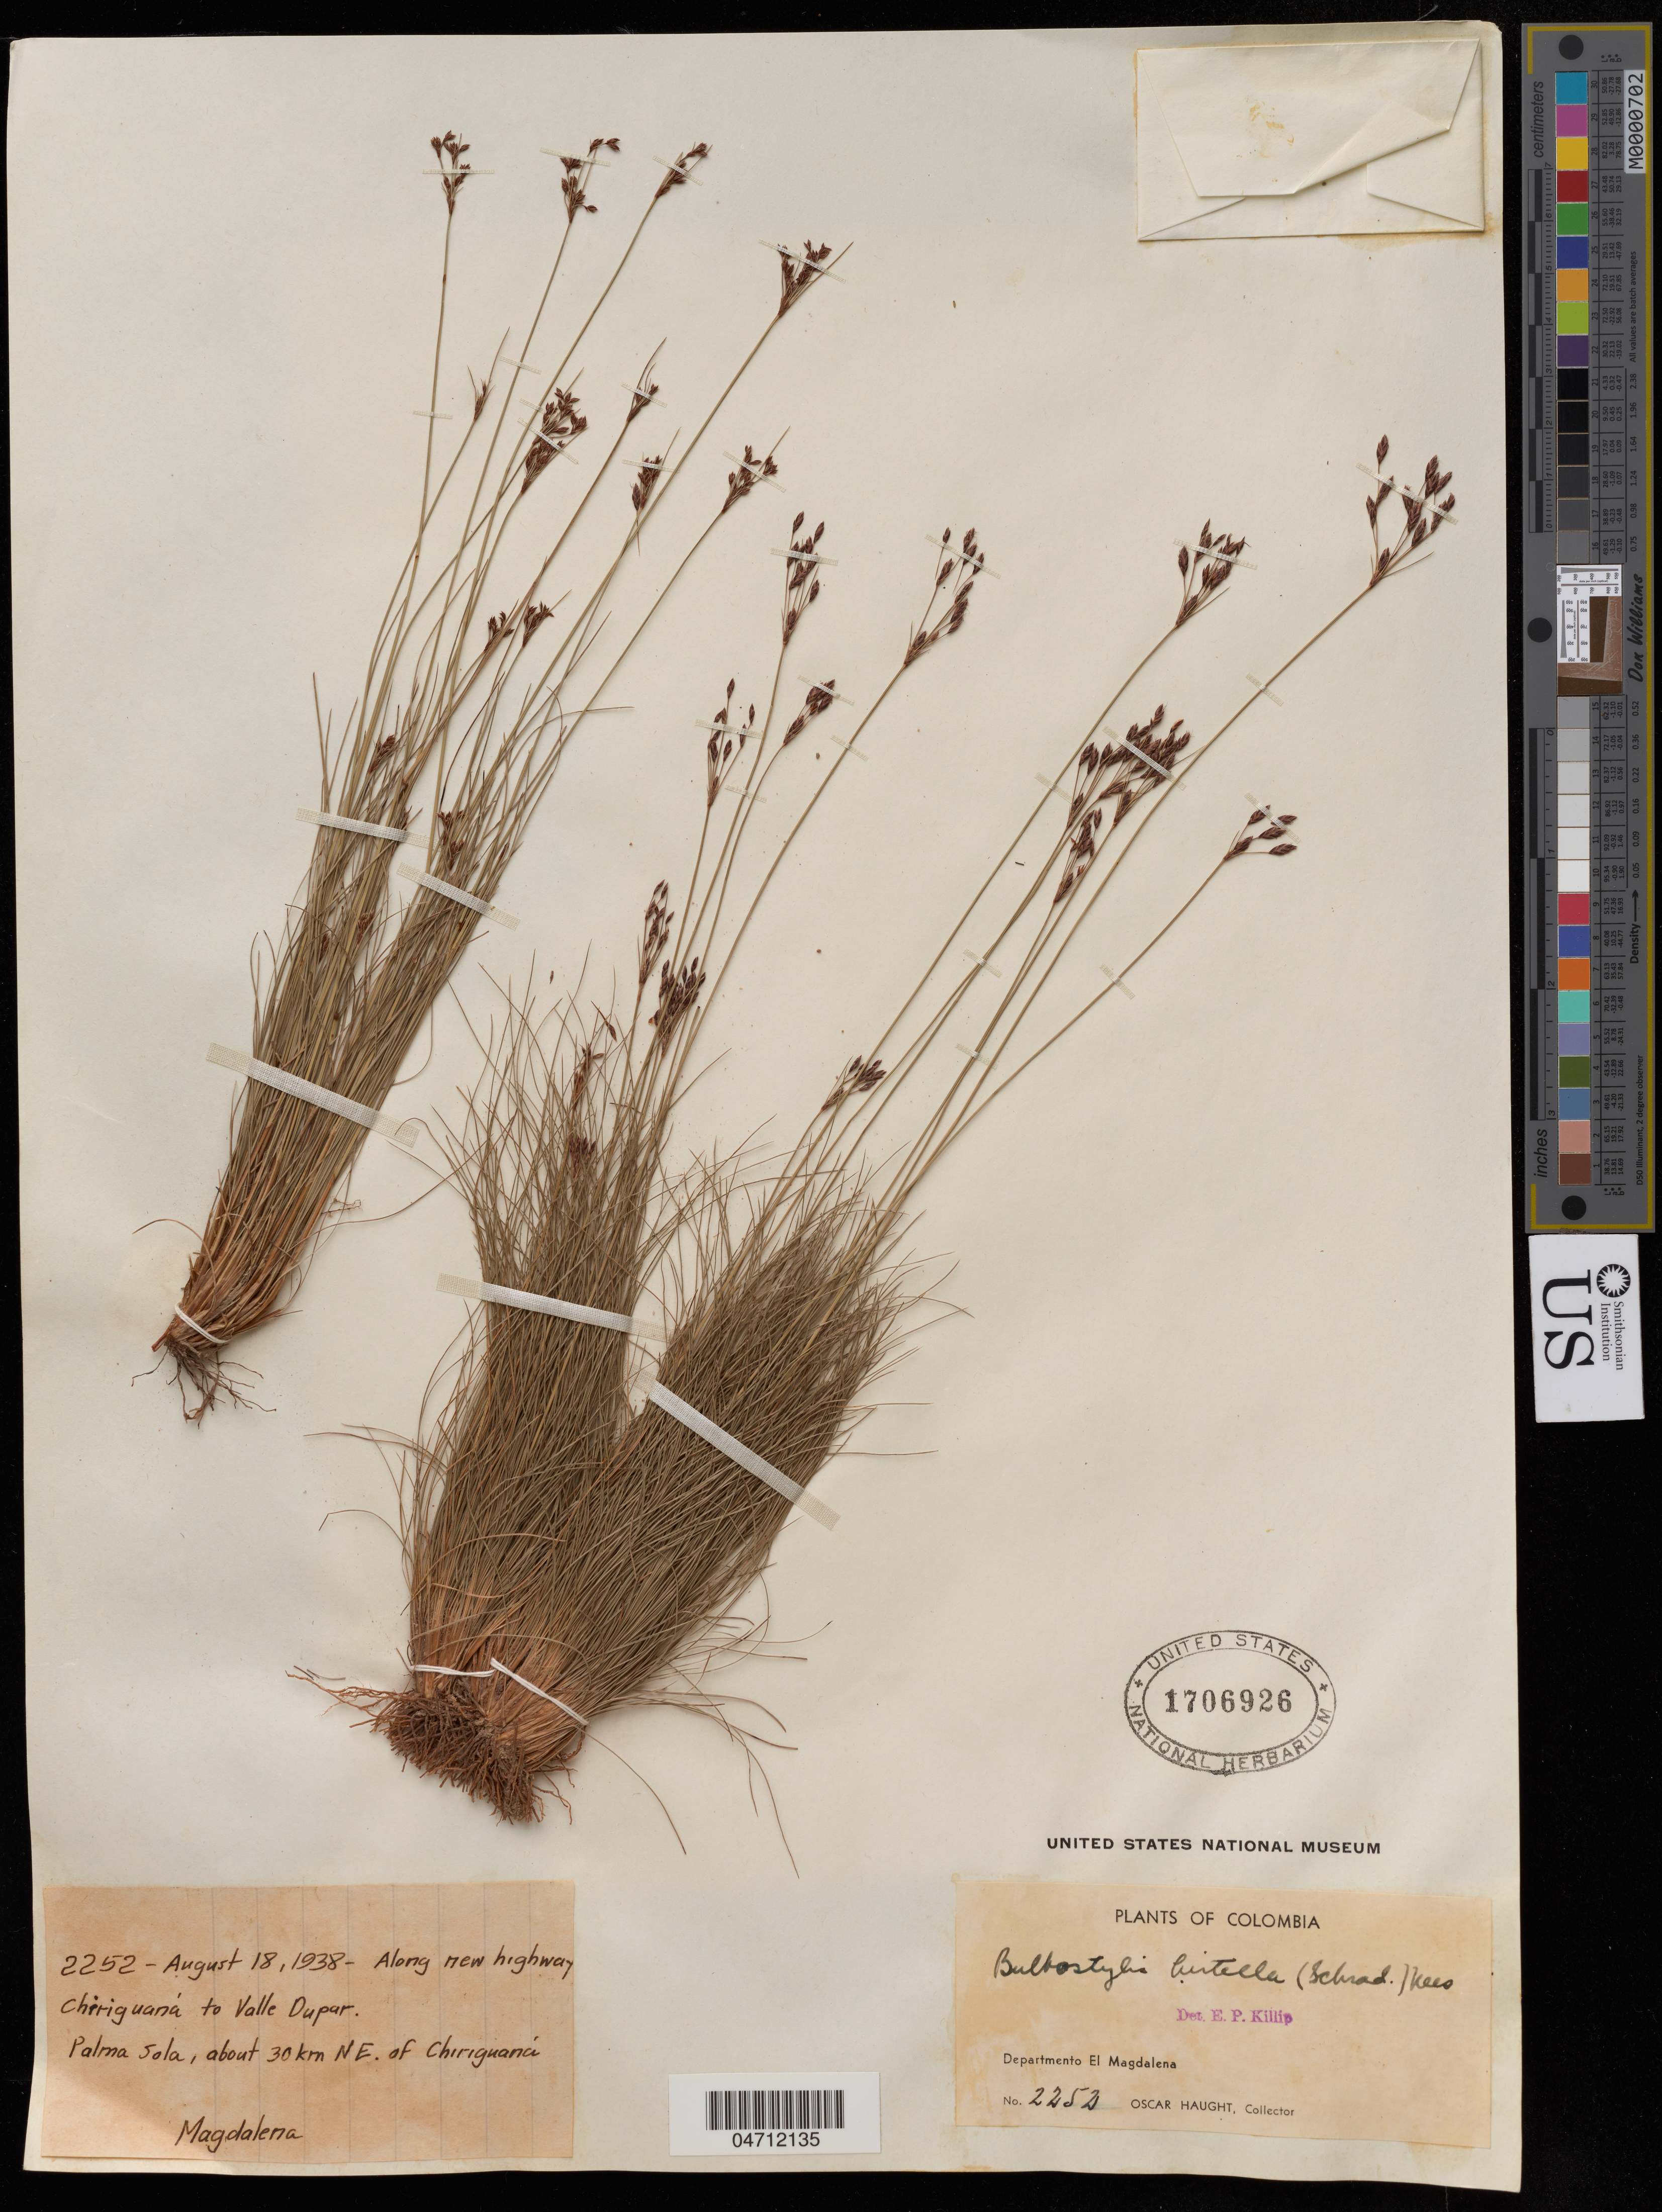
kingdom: Plantae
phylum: Tracheophyta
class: Liliopsida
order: Poales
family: Cyperaceae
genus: Bulbostylis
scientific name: Bulbostylis hirtella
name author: (Schrad.) Nees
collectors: O. L. Haught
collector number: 2252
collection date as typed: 18 Aug 1938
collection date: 1938-08-18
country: Colombia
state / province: Magdalena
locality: Along new highway to chiriguana to Valle Dupar Palma Sala, 30 km NE of Chiriguana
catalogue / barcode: US 1706926